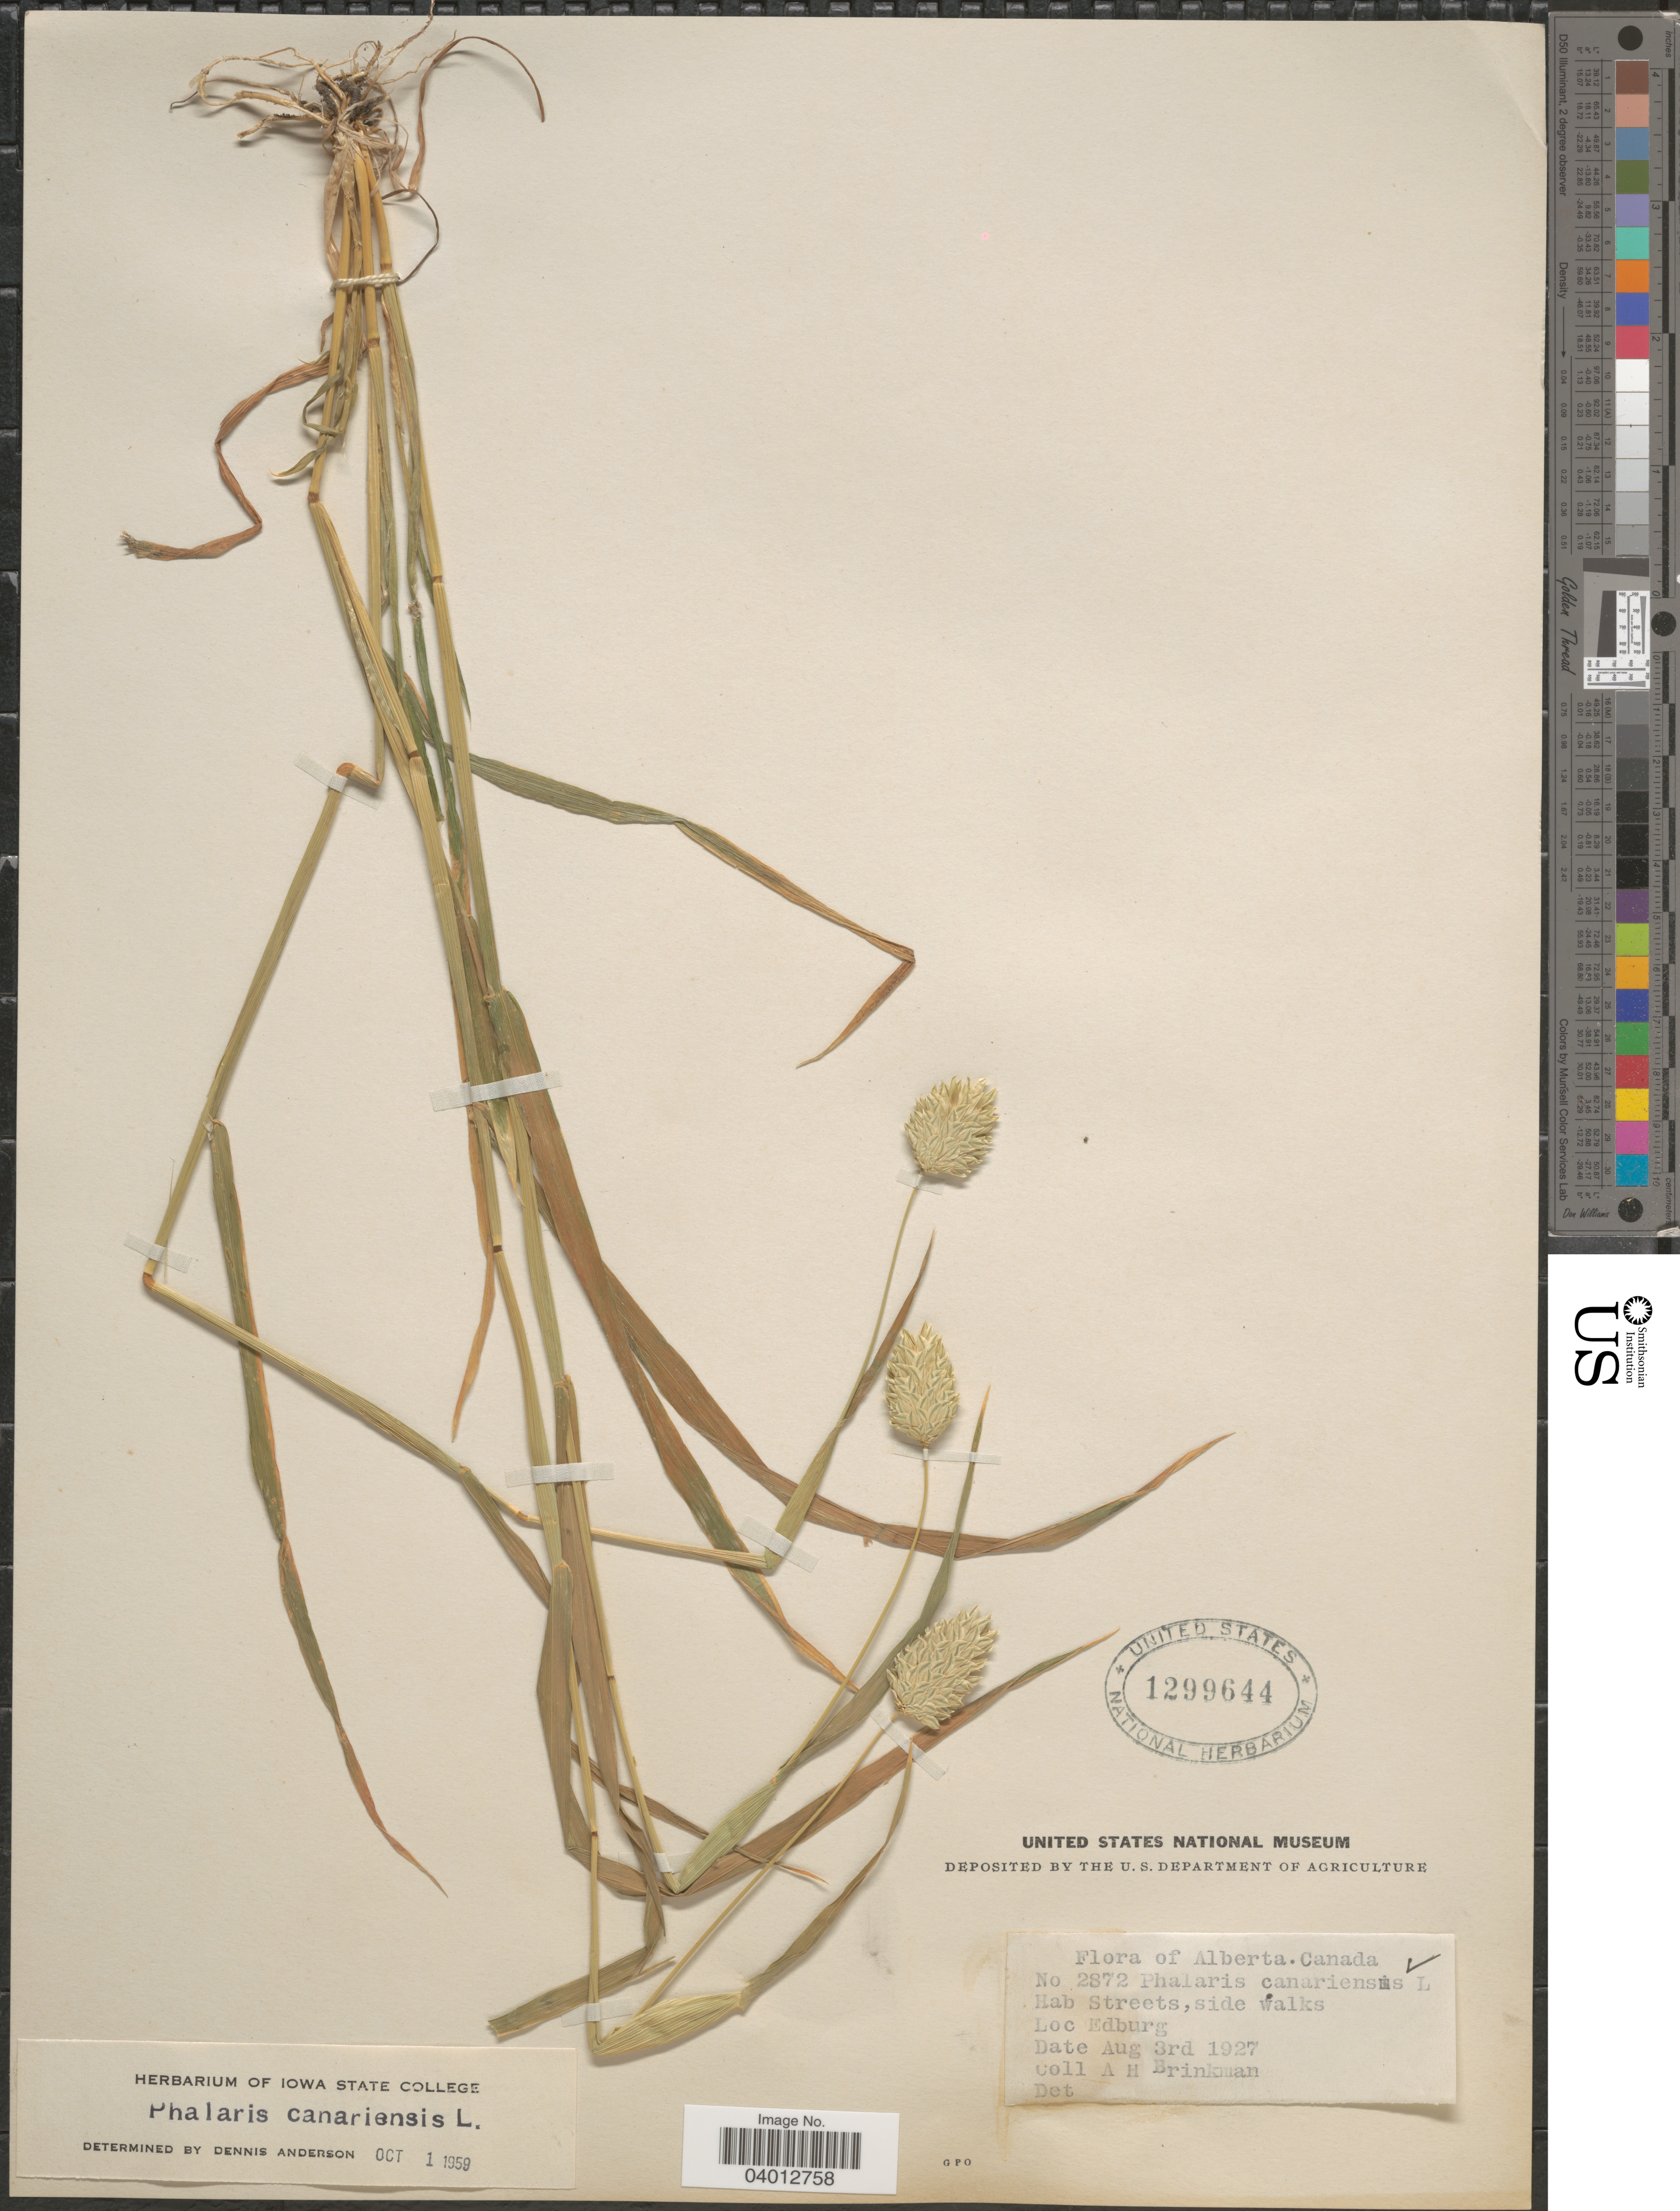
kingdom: Plantae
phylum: Tracheophyta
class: Liliopsida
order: Poales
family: Poaceae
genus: Phalaris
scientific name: Phalaris canariensis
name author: L.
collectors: A. Brinkman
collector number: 2872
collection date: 1927-08-03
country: Canada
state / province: Alberta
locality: Edburg.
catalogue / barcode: US 1299644